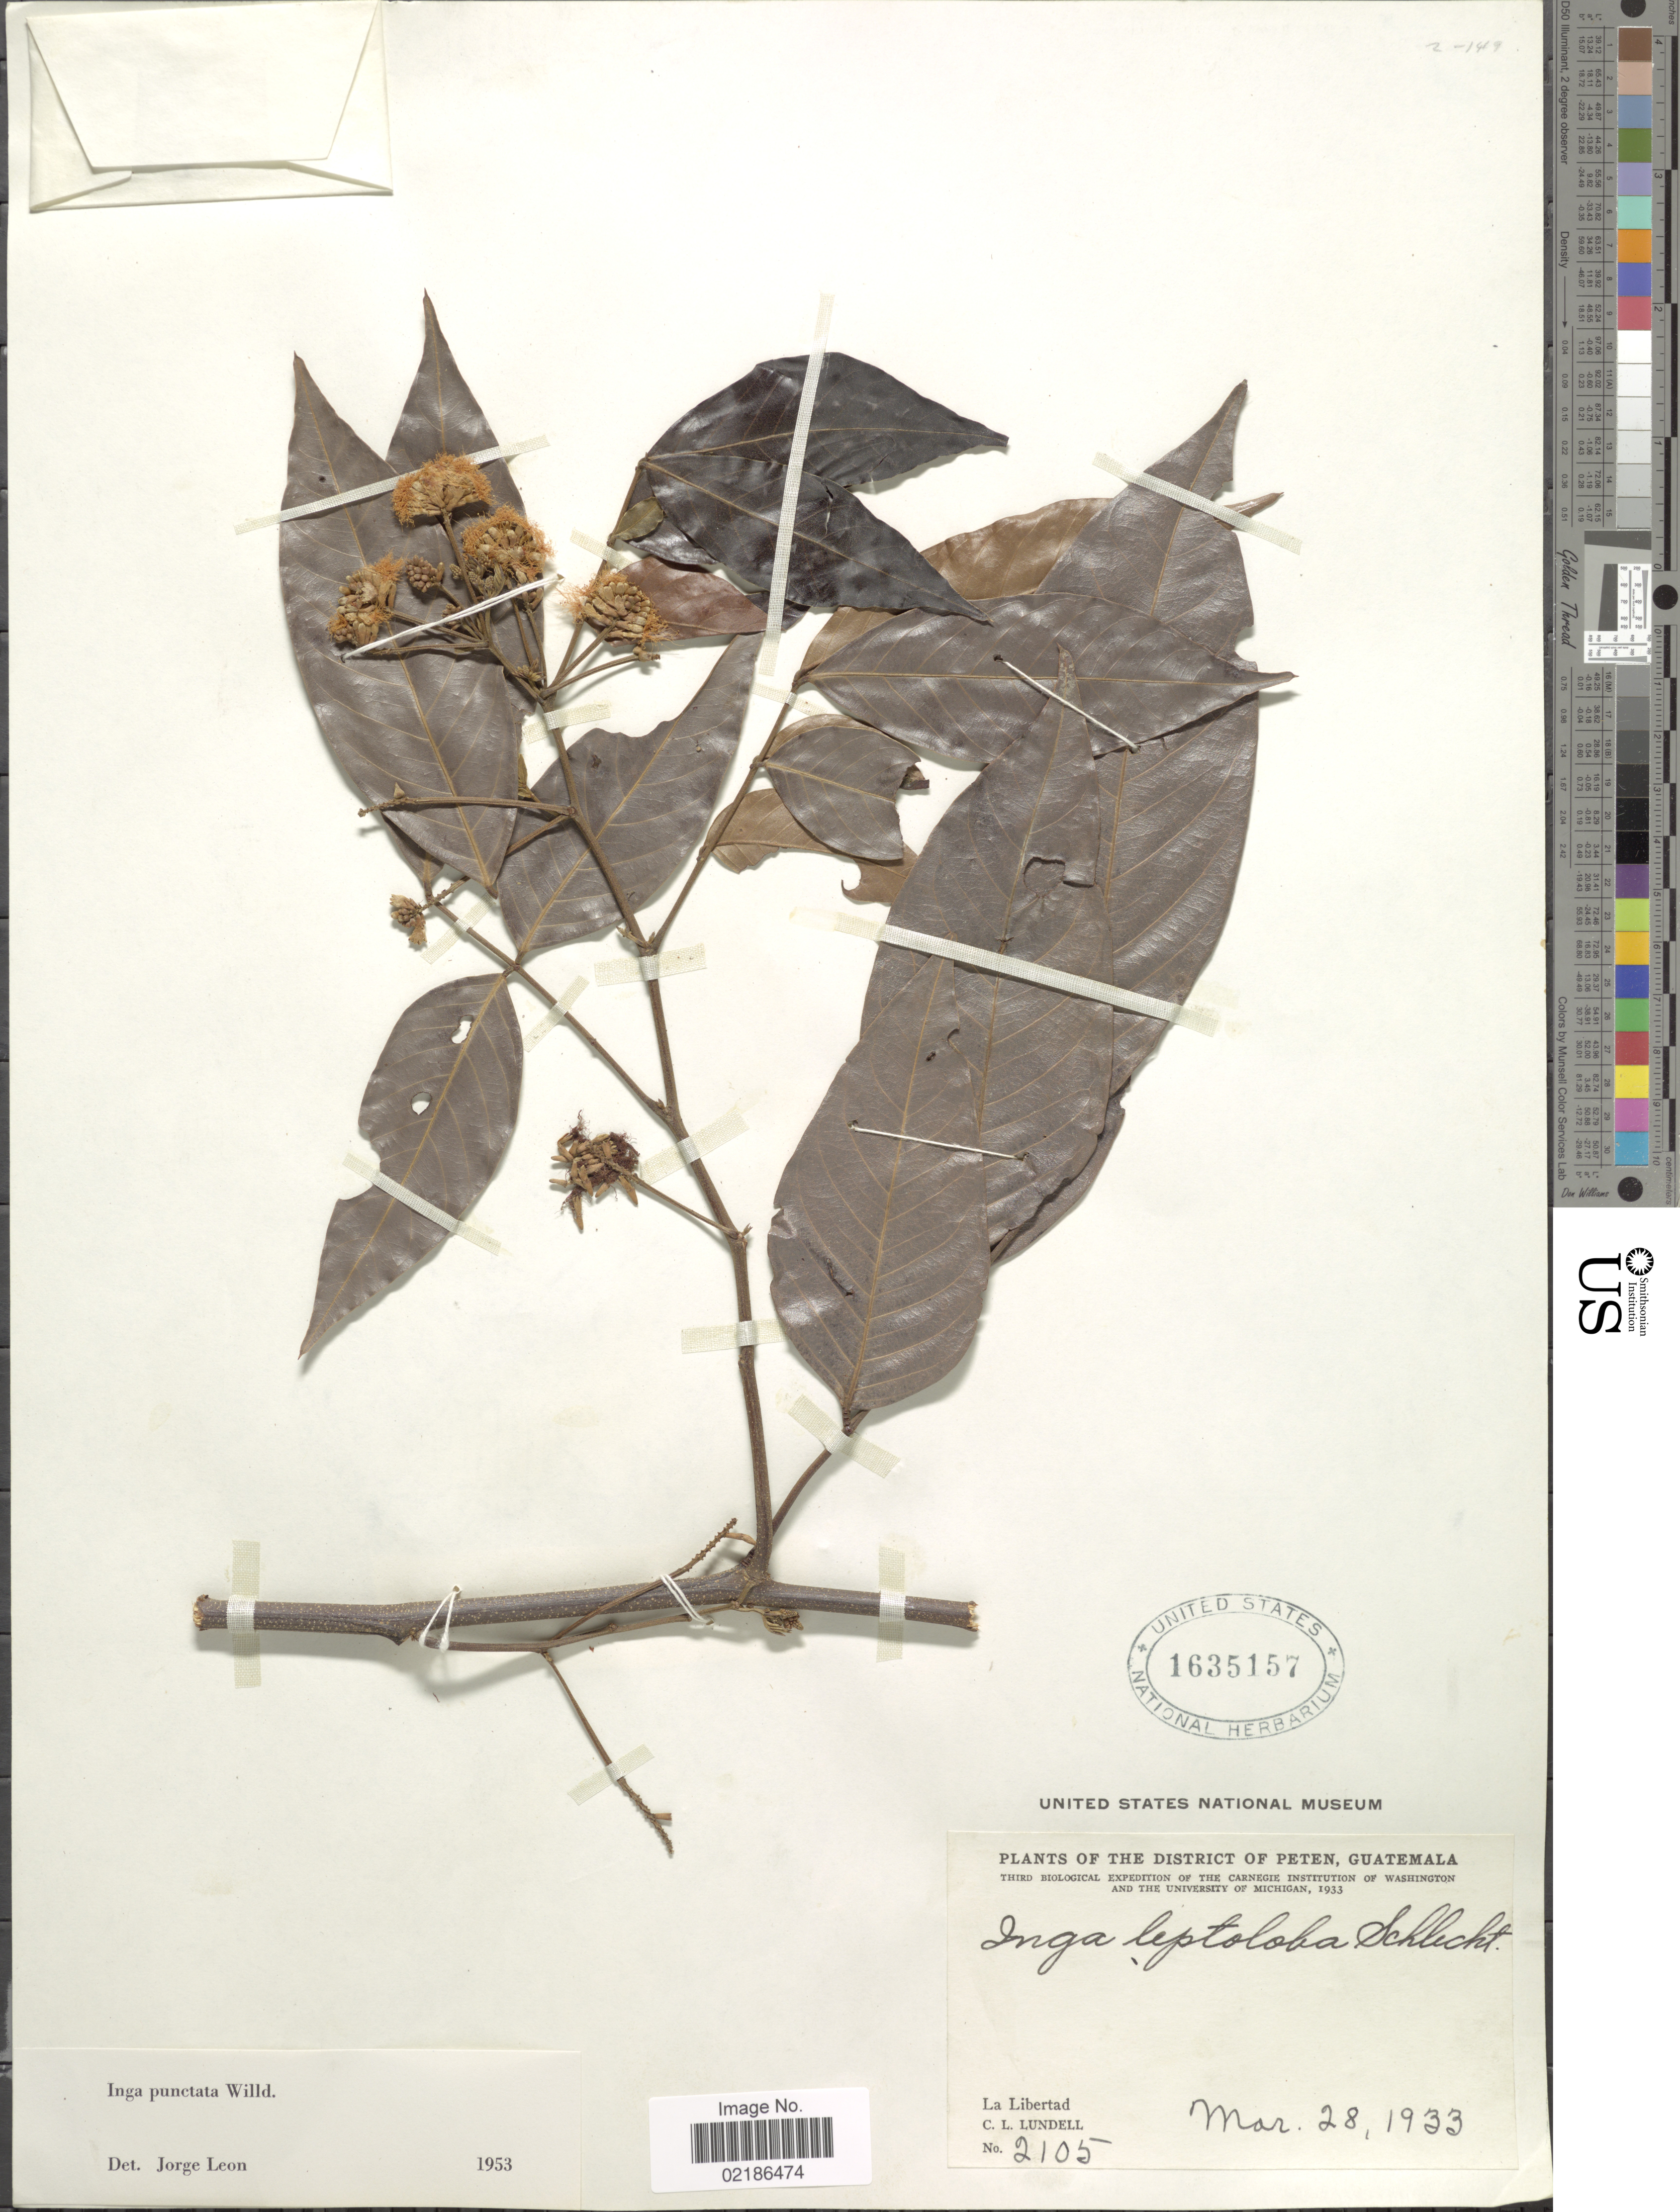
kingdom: Plantae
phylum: Tracheophyta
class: Magnoliopsida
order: Fabales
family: Fabaceae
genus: Inga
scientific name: Inga punctata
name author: Willd.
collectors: C. L. Lundell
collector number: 2105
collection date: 1933-03-28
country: Guatemala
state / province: El Petén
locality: La Libertad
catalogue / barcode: US 1635157